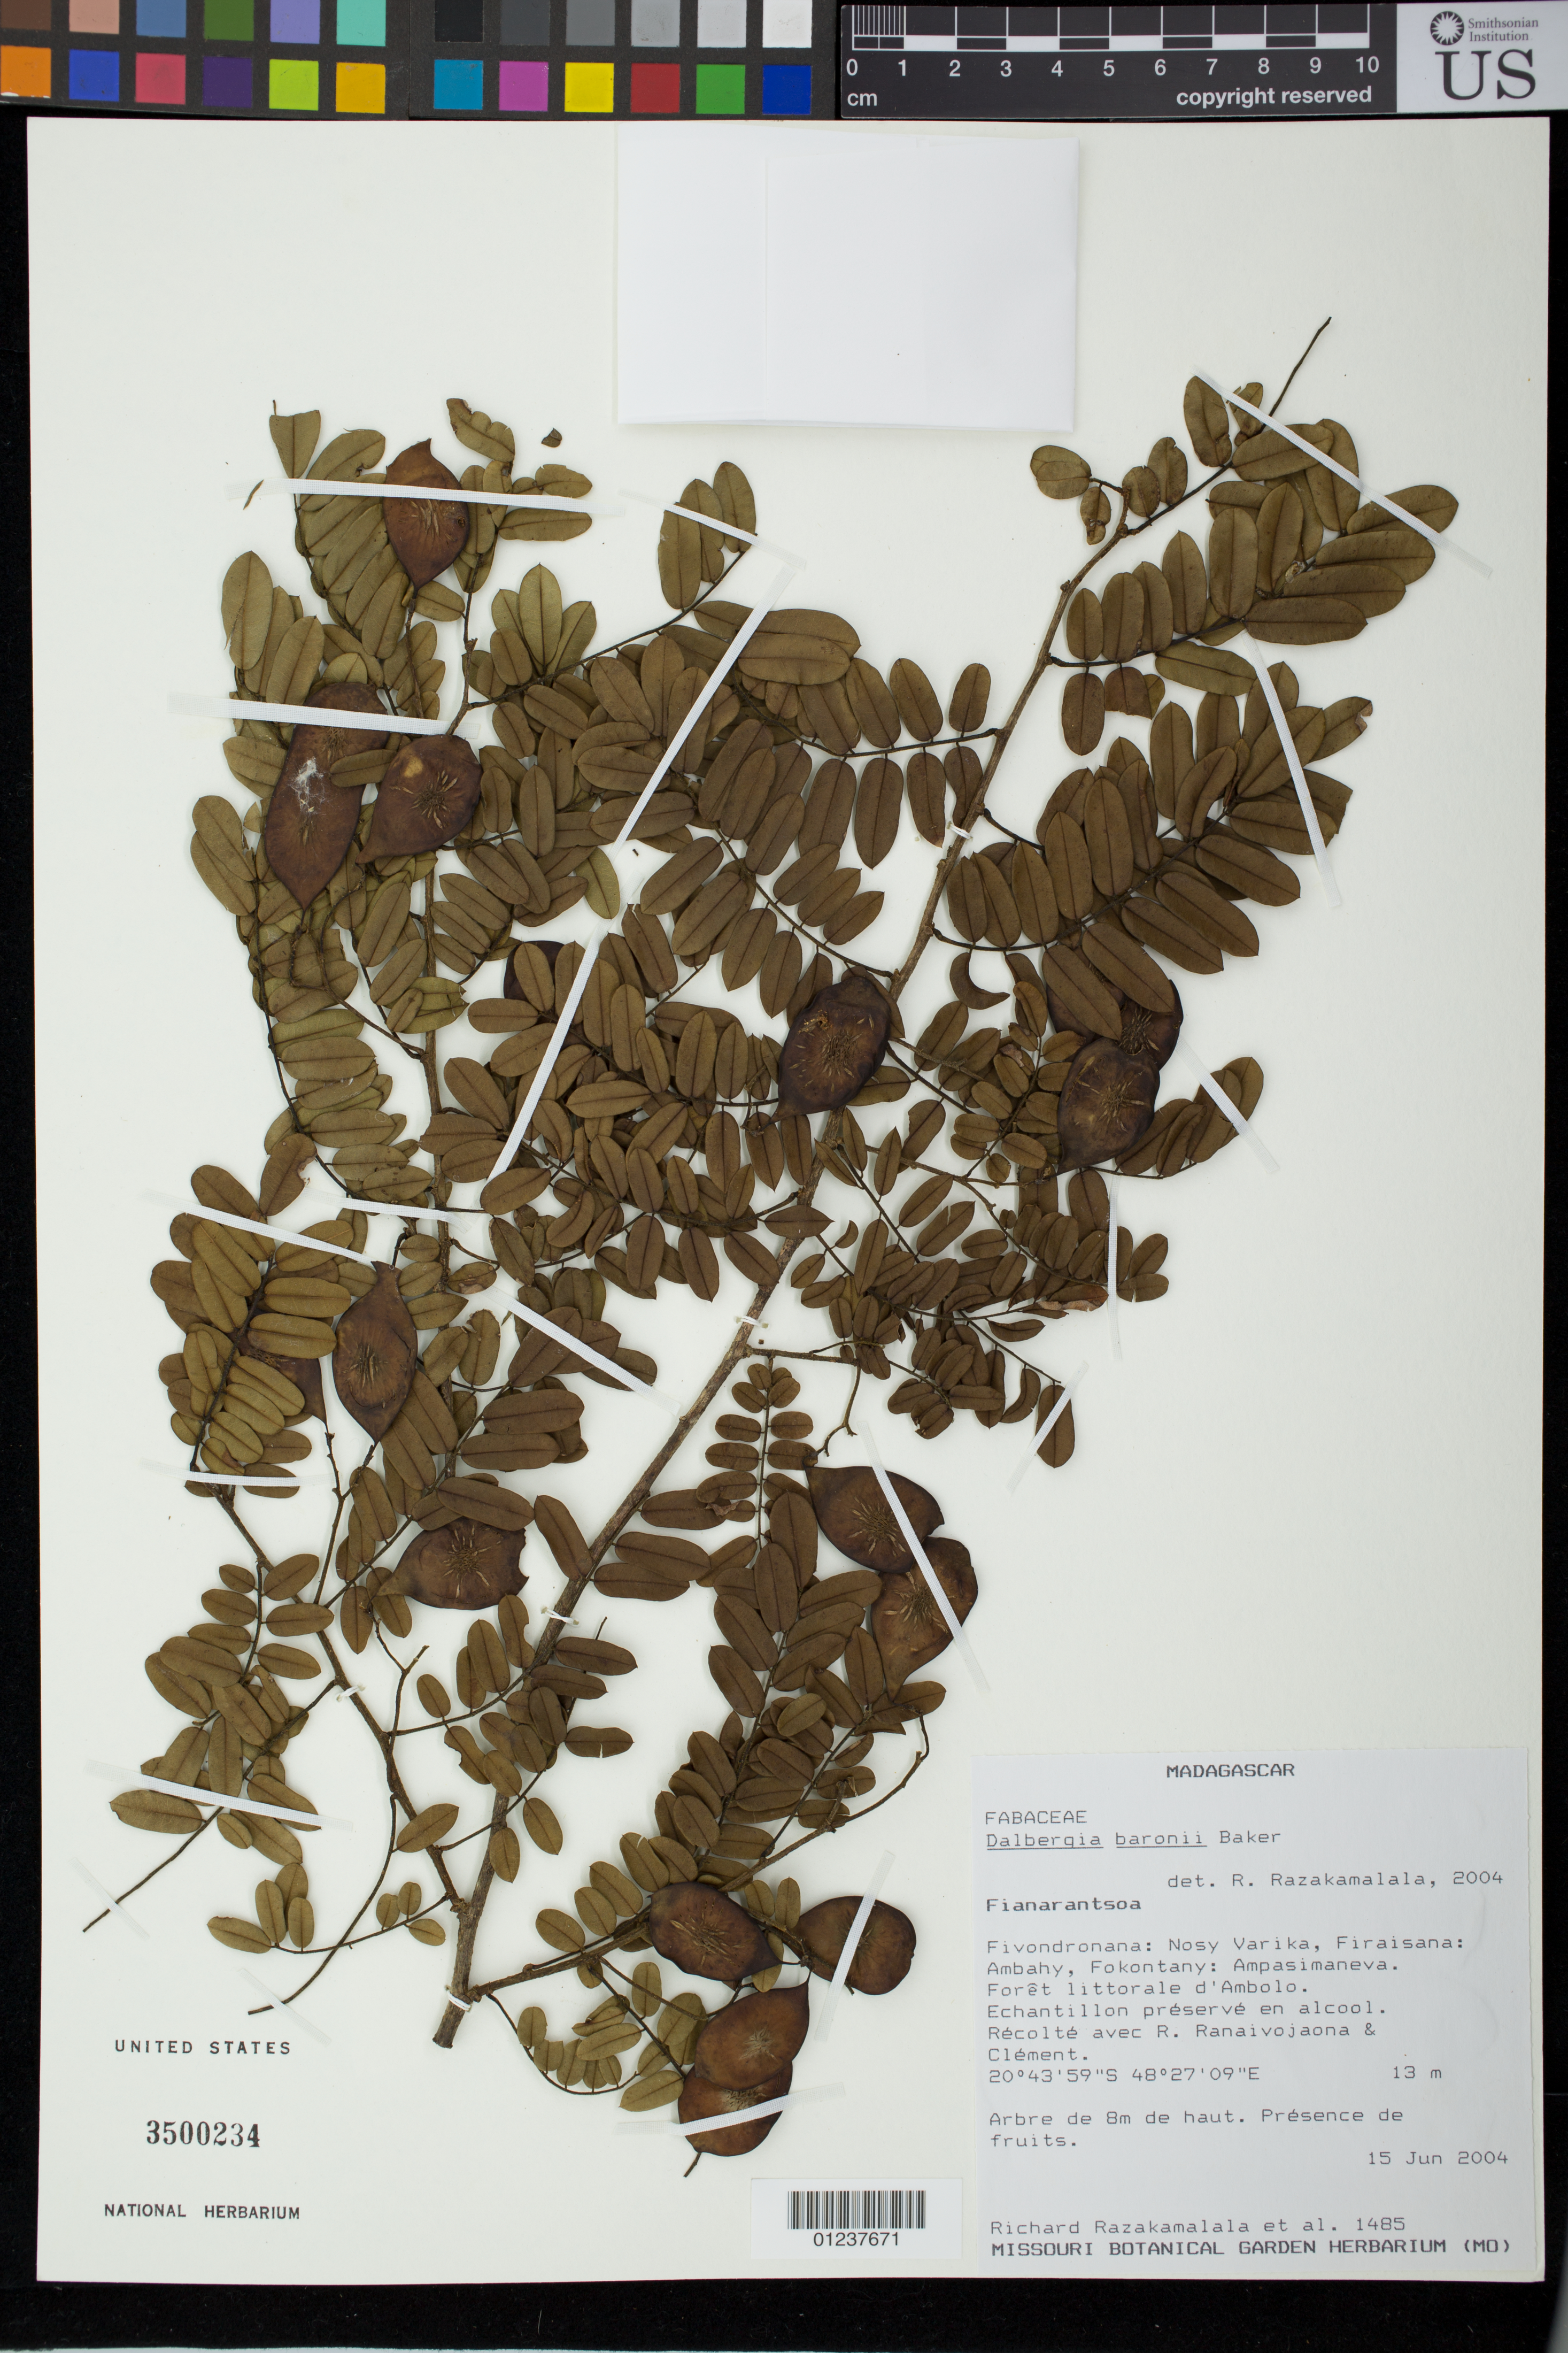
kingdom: Plantae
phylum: Tracheophyta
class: Magnoliopsida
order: Fabales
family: Fabaceae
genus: Dalbergia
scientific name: Dalbergia baronii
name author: Baker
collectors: R. Razakamalala, R. Ranaivojaona & -. Clement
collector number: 1485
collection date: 2004-06-15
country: Madagascar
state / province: Vatovavy Fitovinany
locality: Fianarantsoa. Nosy Varika, Ambahy, Ampasimaneva.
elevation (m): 13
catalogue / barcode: US 3500234